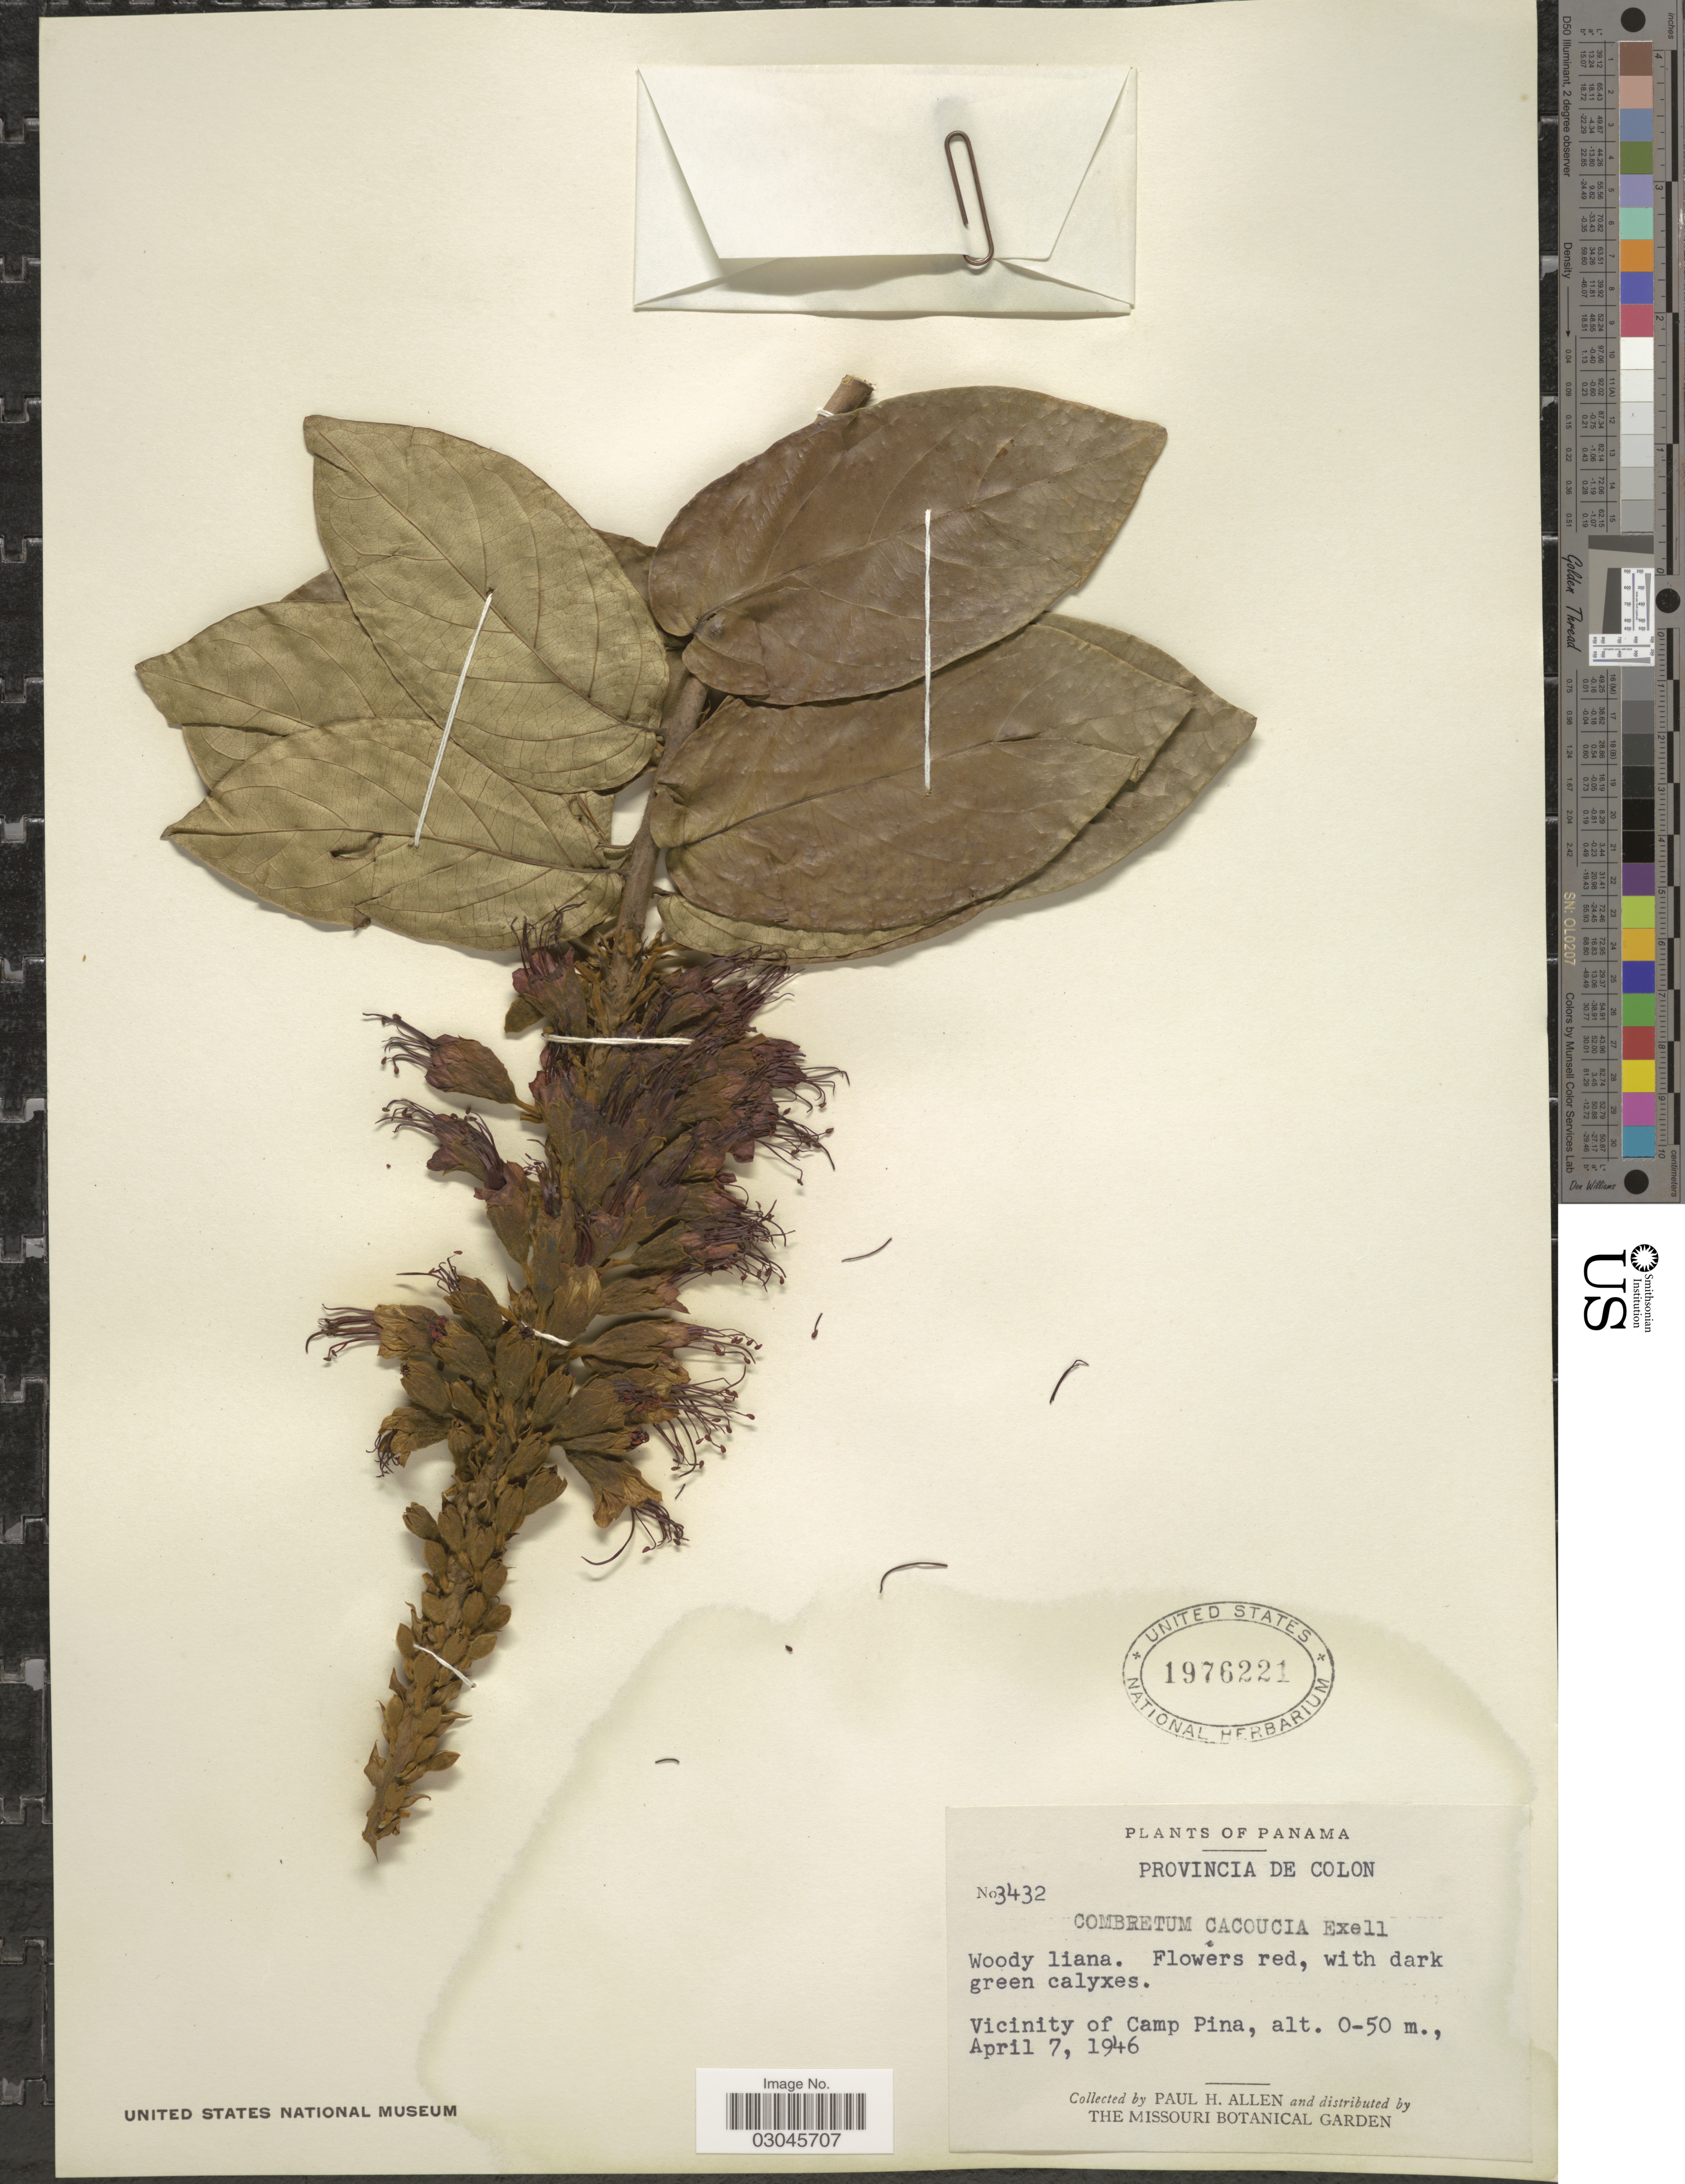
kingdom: Plantae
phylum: Tracheophyta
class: Magnoliopsida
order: Myrtales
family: Combretaceae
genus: Combretum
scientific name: Combretum cacoucia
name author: Exell ex Sandwith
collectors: P. H. Allen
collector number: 3432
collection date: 1946-04-07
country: Panama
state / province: Colón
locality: Vicinity of Camp Pina.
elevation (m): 0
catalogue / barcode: US 1976221